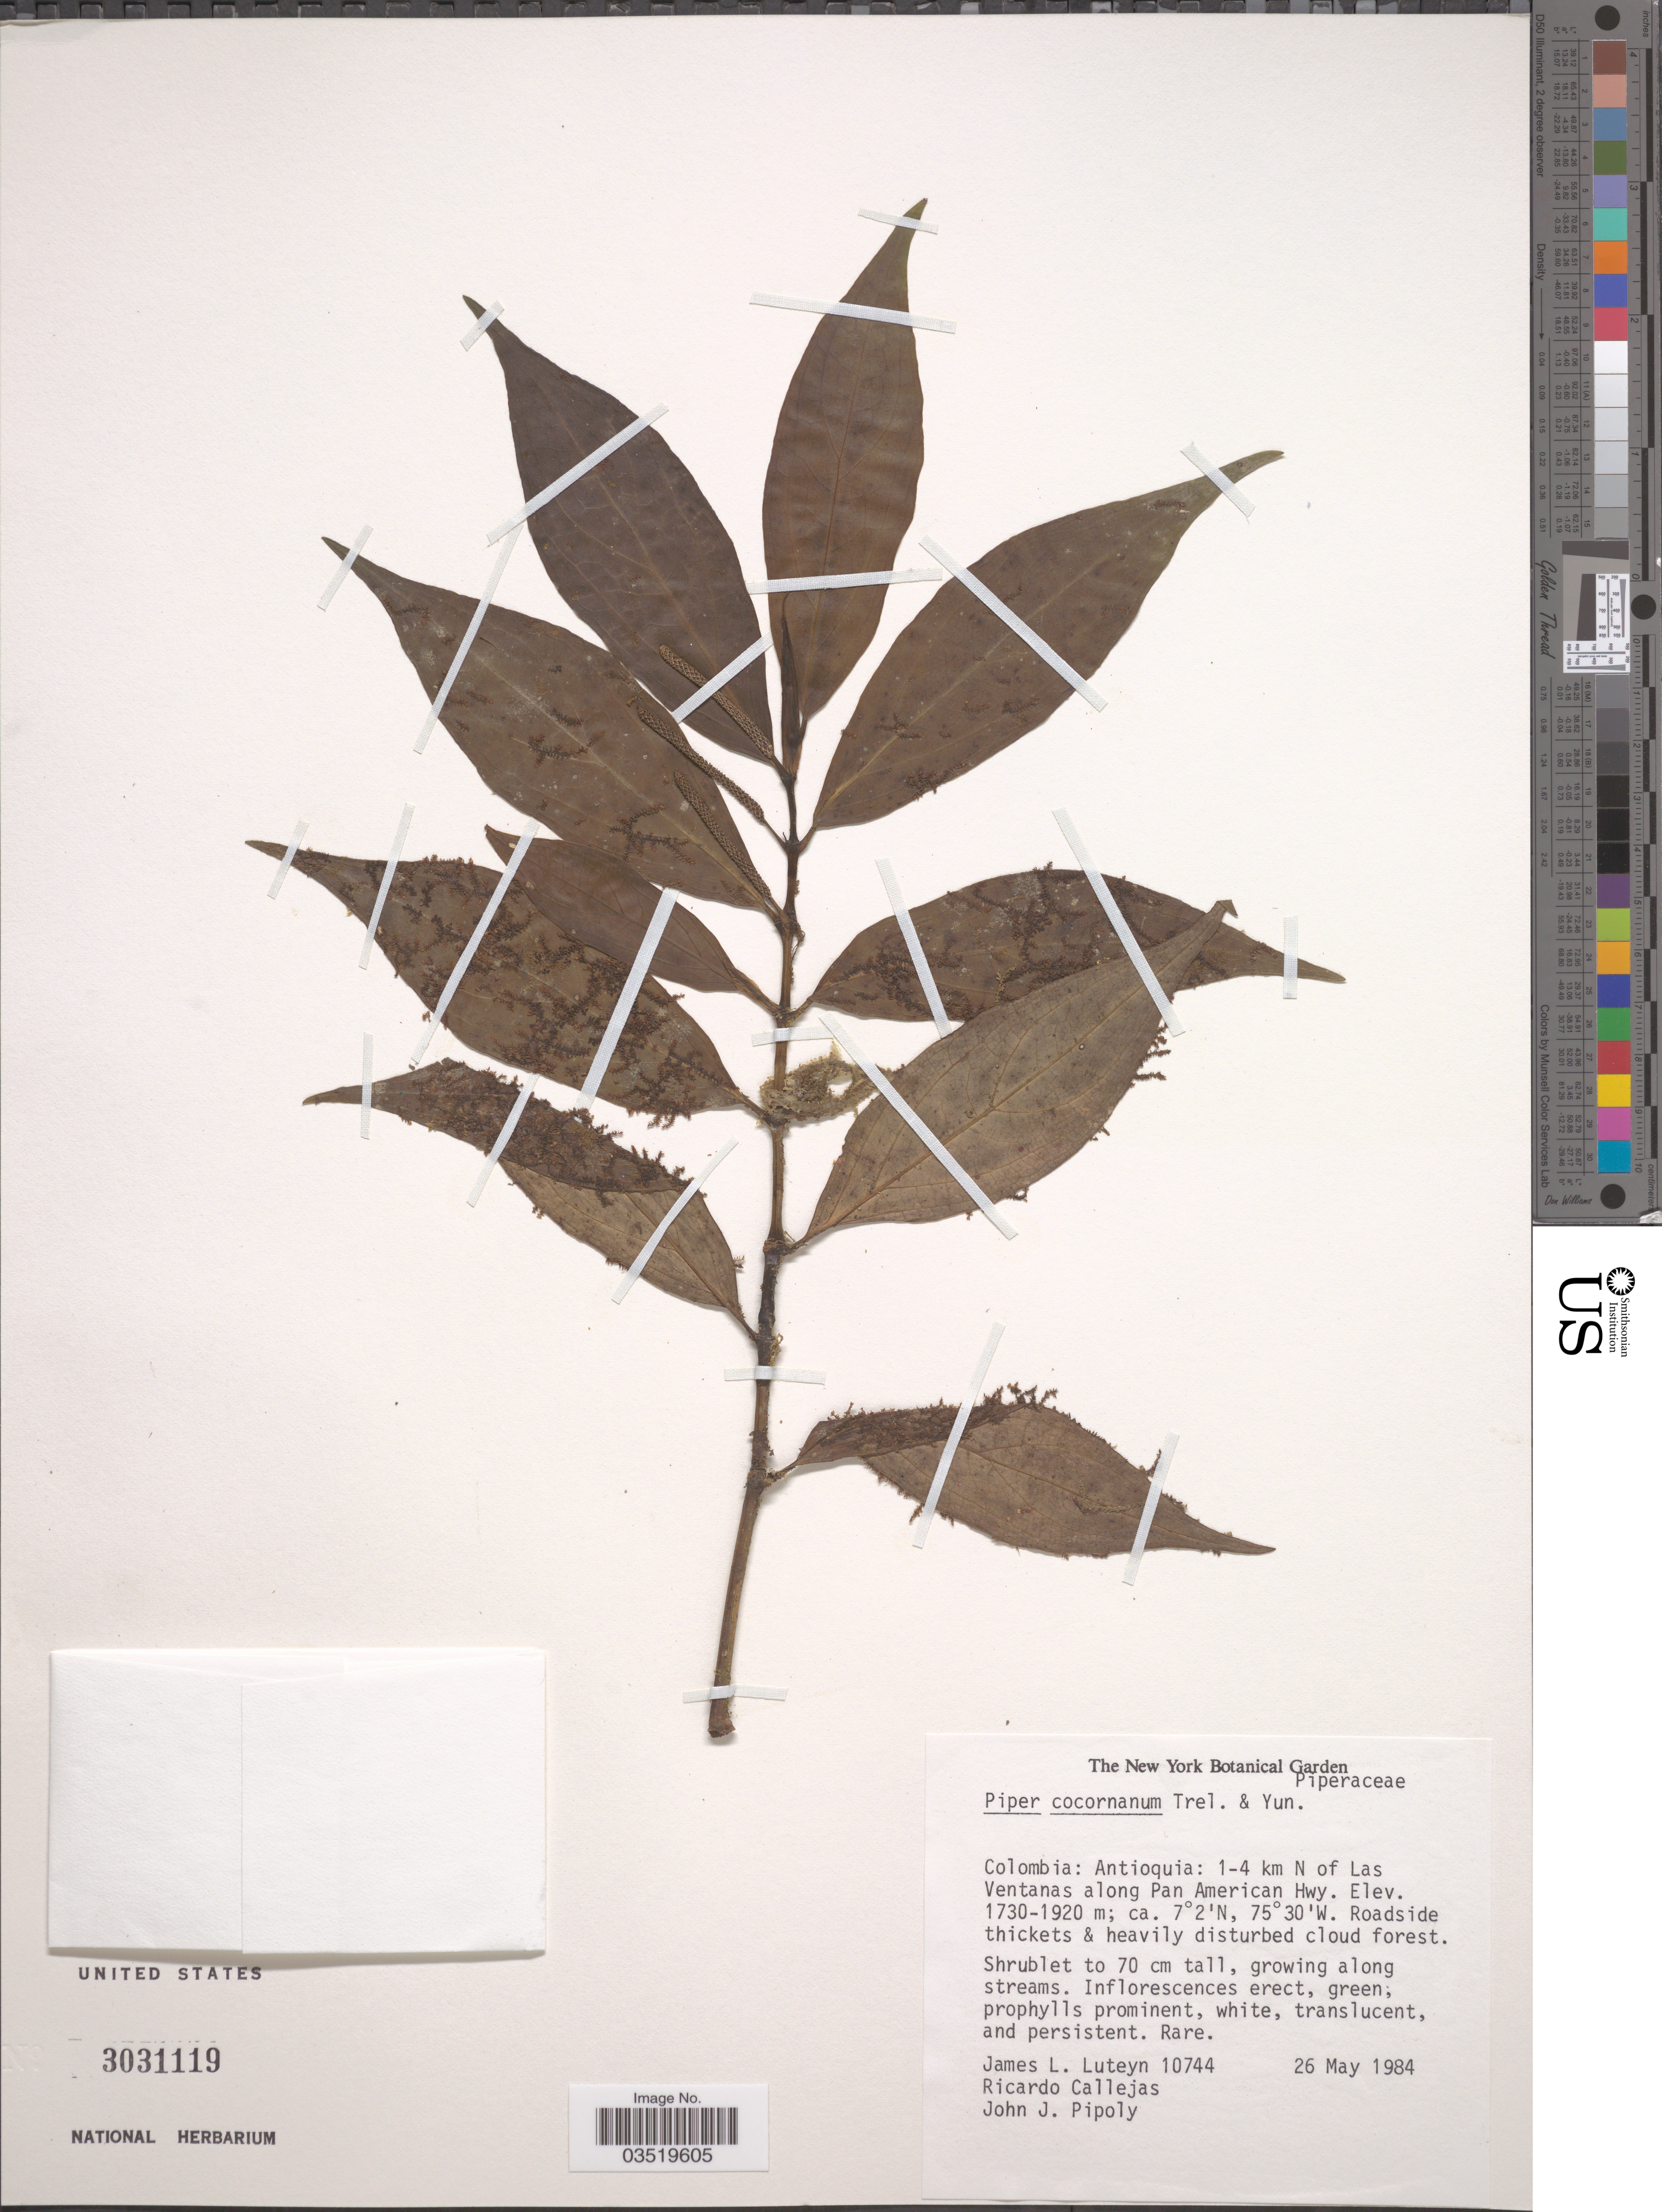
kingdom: Plantae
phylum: Tracheophyta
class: Magnoliopsida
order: Piperales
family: Piperaceae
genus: Piper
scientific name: Piper cocornanum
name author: Trel. & Yunck.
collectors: J. L. Luteyn, R. Callejas & J. J. Pipoly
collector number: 10744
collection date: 1984-05-26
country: Colombia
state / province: Antioquia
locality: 1-4 km N of Las Ventanas along Pan American Hwy.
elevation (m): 1730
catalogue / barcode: US 3031119